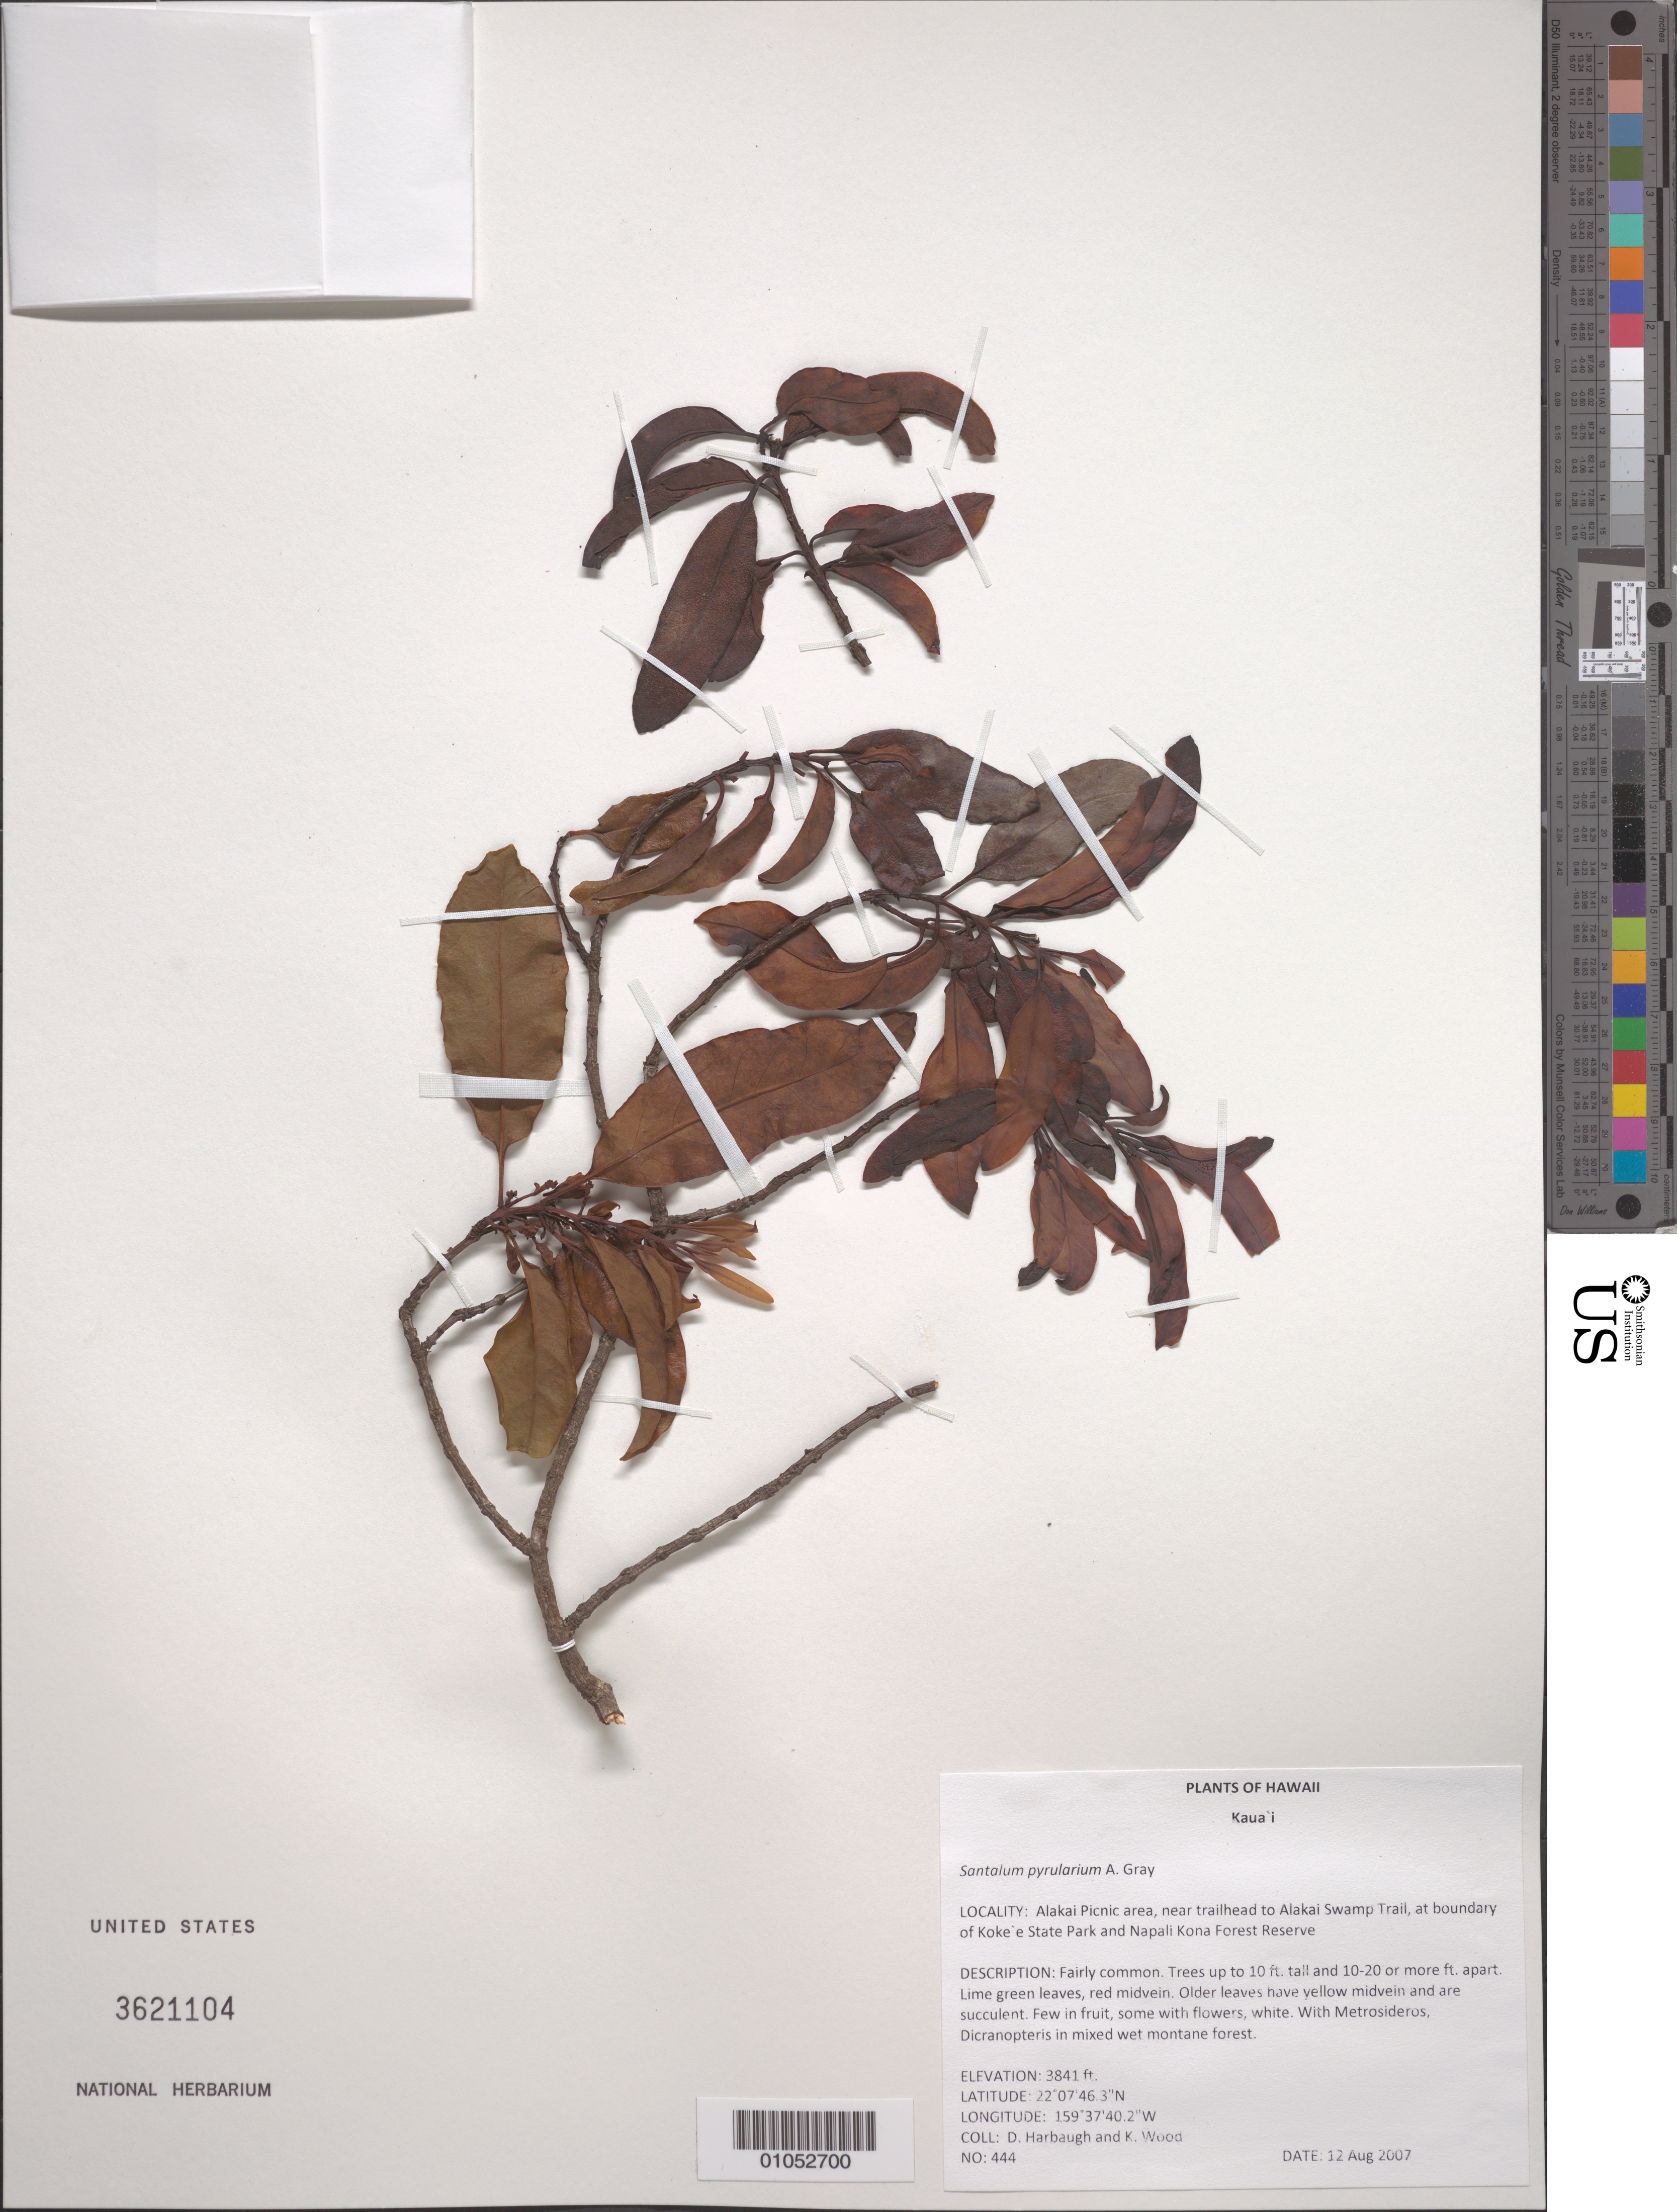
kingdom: Plantae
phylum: Tracheophyta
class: Magnoliopsida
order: Santalales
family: Santalaceae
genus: Santalum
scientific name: Santalum pyrularium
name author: A. Gray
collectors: D. Harbaugh & K. Wood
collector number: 444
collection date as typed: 12 Aug 2007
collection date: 2007-08-12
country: United States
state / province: Hawaii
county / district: Kauai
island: Kaua'i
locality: Alakai Picnic area, near trailhead to Alakai Swamp Trail, at boundary of Kokee State Park and Napali Kona Forest Reserve.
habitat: Mixed wet montane forest.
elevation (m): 1171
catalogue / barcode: US 3621104